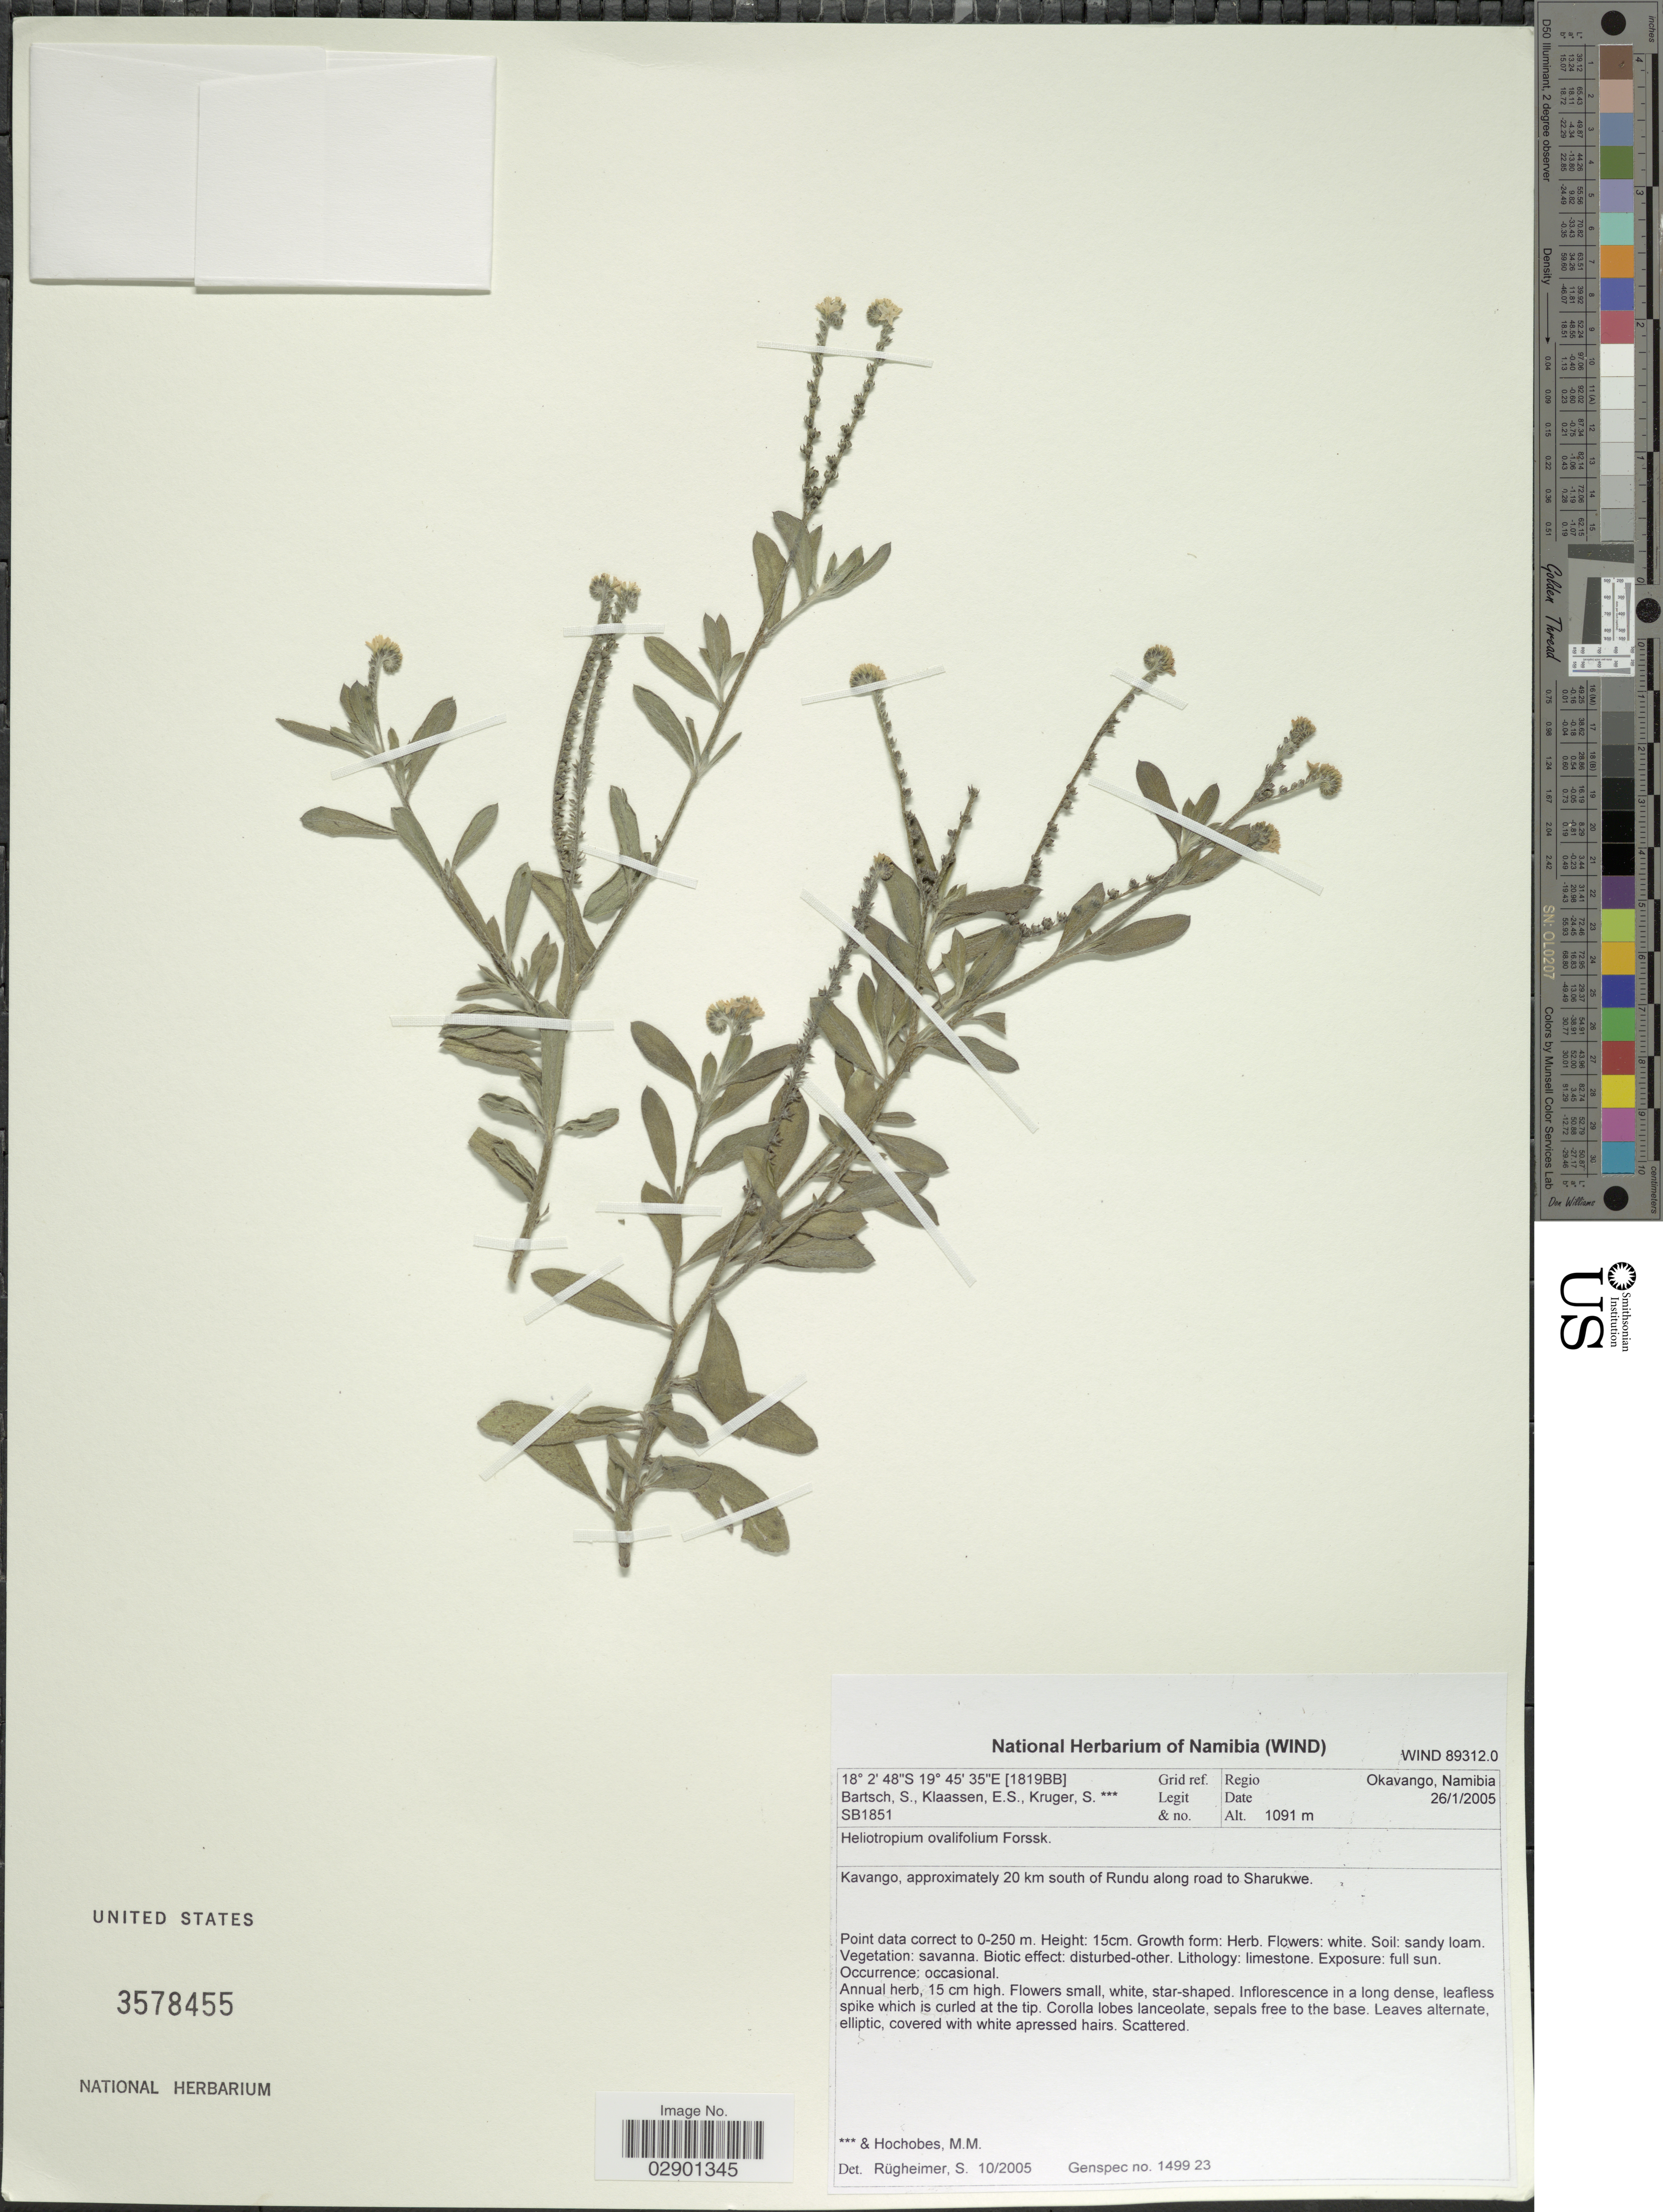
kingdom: Plantae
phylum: Tracheophyta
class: Magnoliopsida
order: Boraginales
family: Heliotropiaceae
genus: Heliotropium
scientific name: Heliotropium ovalifolium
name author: Forssk.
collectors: S. Bartsch, E. S. Klaassen, S. Kruger & M. Hochobes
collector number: SB1851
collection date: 2005-01-26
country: Namibia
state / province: Kavango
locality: [1819BB] Grid ref. Regio Okavango. Kavango, approximately 20 km south of Rundu along road to Sharukwe.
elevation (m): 1091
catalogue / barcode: US 3578455